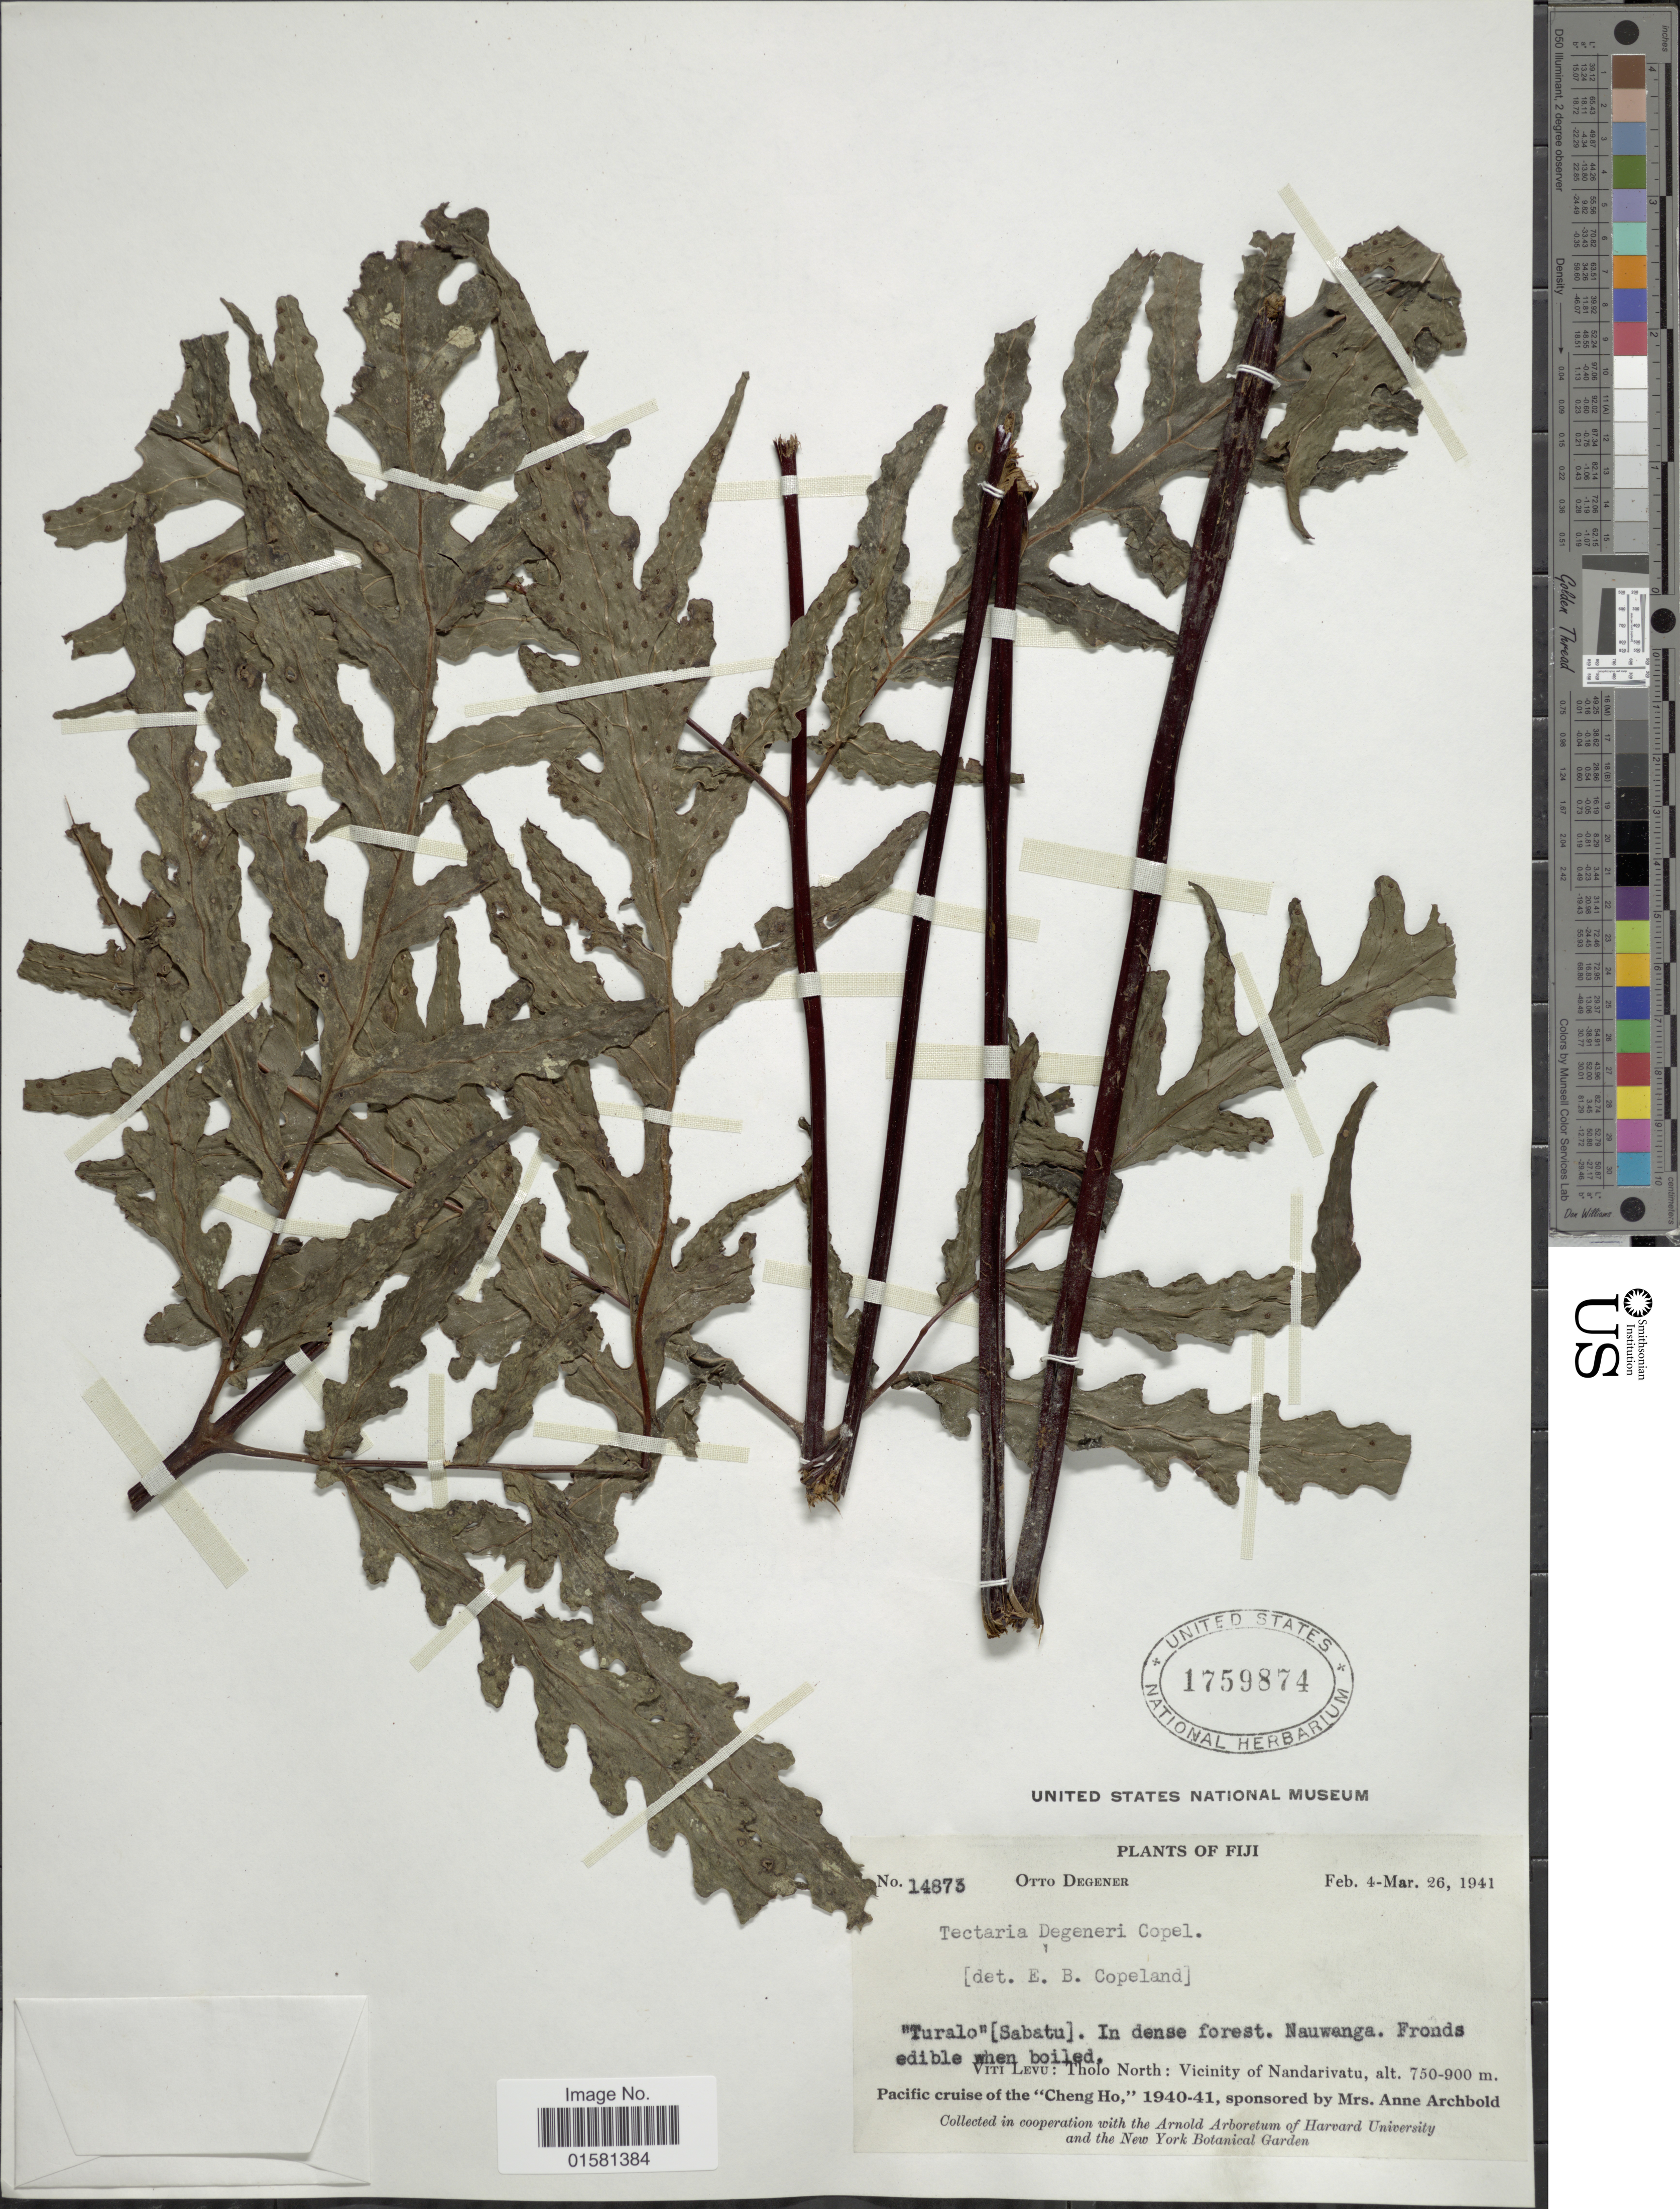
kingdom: Plantae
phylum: Tracheophyta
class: Polypodiopsida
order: Polypodiales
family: Tectariaceae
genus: Tectaria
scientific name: Tectaria degeneri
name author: Copel.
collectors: O. Degener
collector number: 14873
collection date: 1941-02-04/1941-03-26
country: Fiji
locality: Fiji, "Turalo" (Sabatu). In dense forest. Nauwenga. Viti levu: Tholo North: Vicinity of Nandarivatu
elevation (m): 750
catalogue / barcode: US 1759874